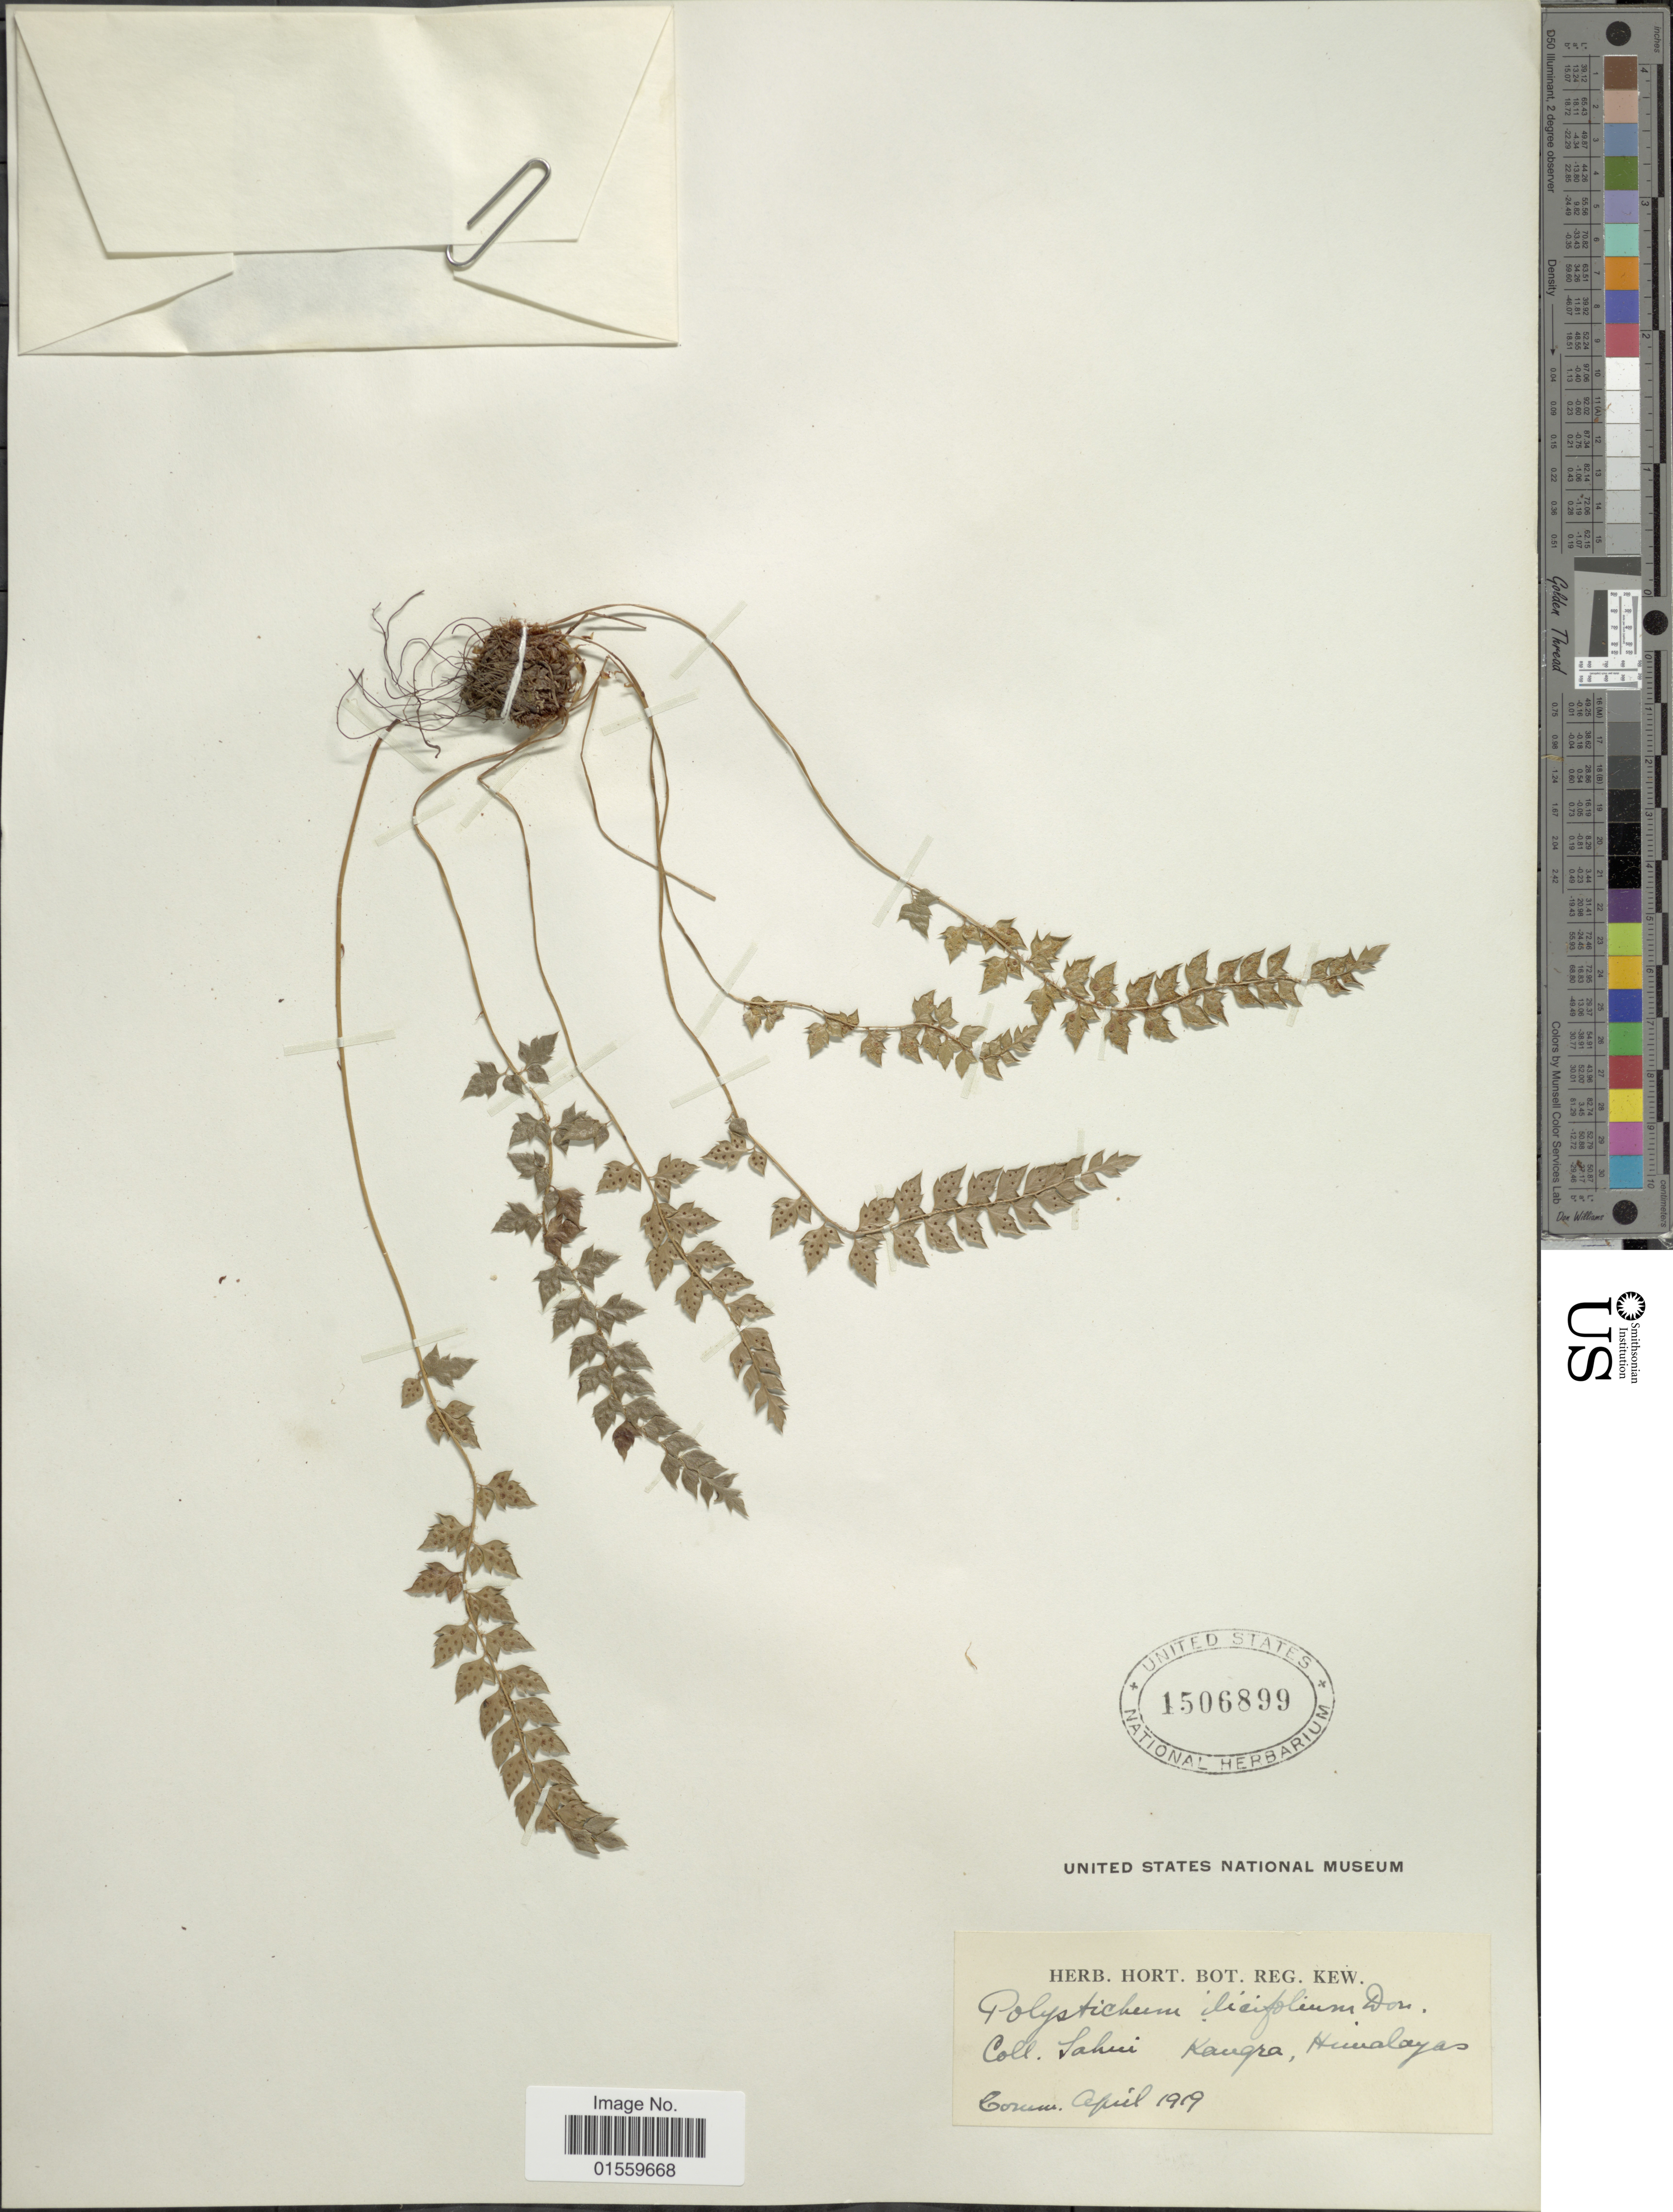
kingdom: Plantae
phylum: Tracheophyta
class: Polypodiopsida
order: Polypodiales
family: Dryopteridaceae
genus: Polystichum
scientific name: Polystichum stimulans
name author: (Kunze ex Mett.) Bedd.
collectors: Sahui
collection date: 1919-04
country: India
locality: Kaugra, Himalayas.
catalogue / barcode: US 1506899